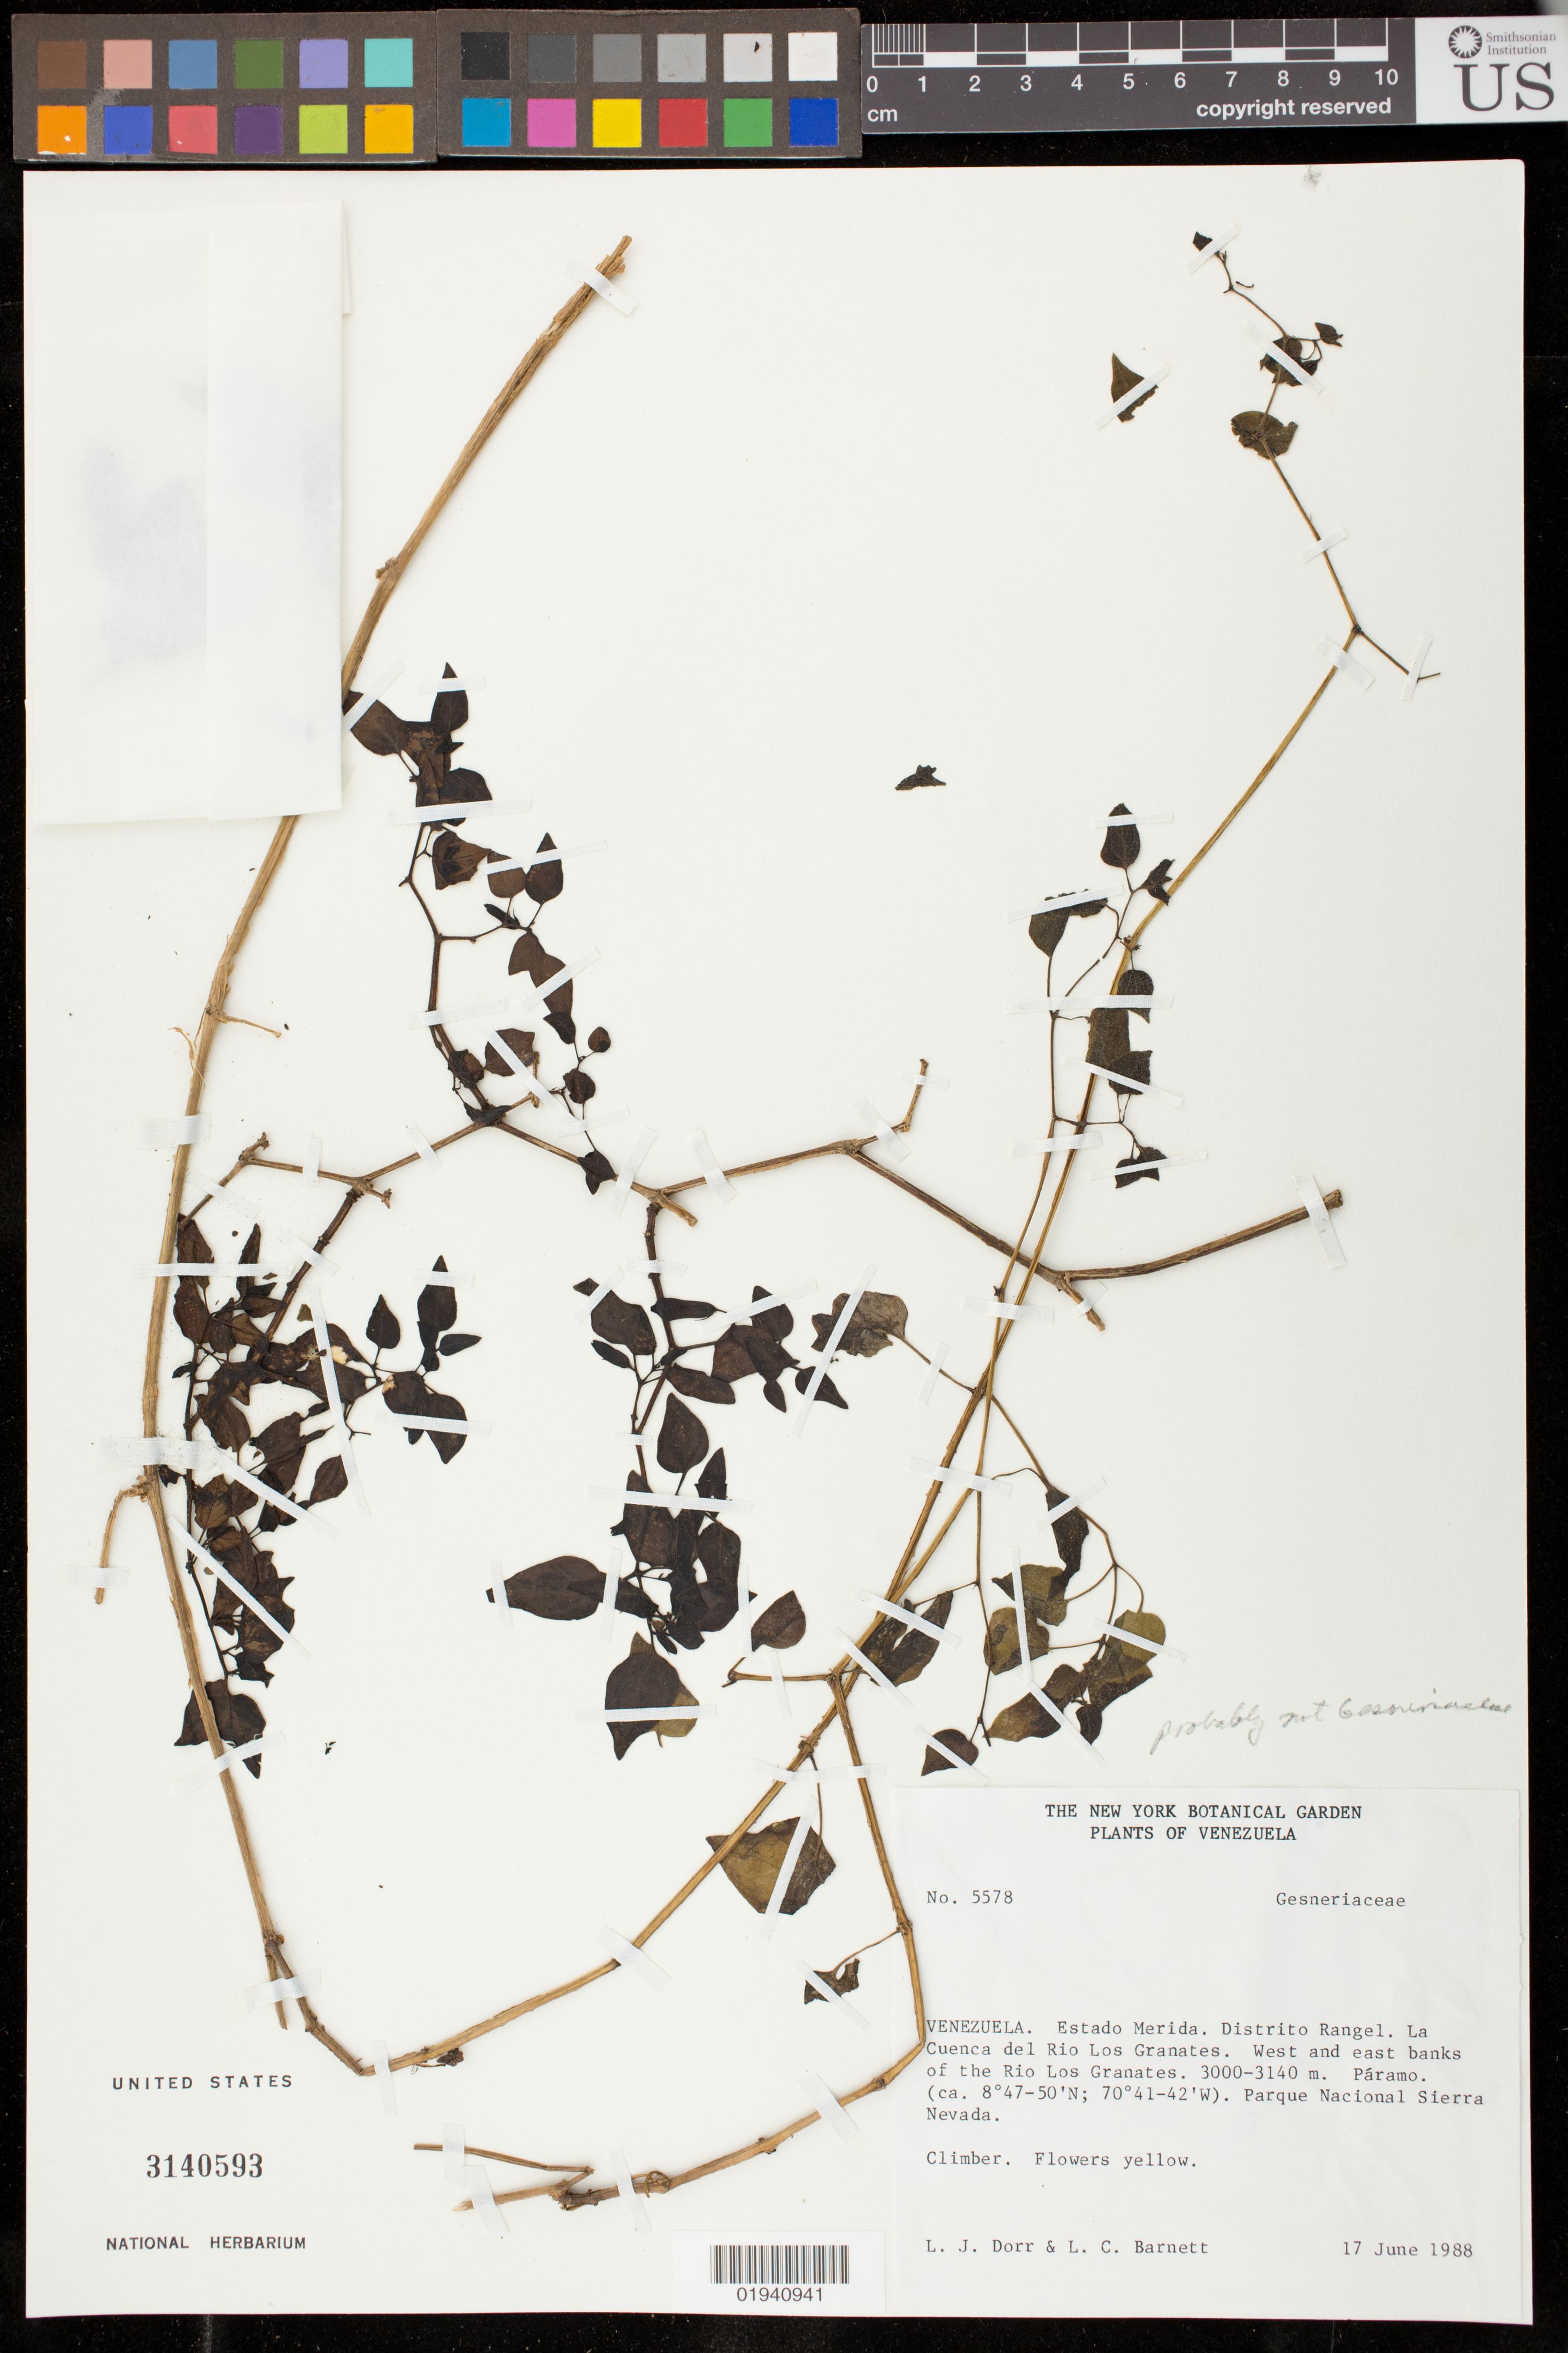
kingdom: Plantae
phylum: Tracheophyta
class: Magnoliopsida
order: Lamiales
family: Gesneriaceae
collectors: L. J. Dorr & L. C. Barnett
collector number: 5578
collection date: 1988-06-17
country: Venezuela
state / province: Mérida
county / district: Rangel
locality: La Cuenca del Rio Los Granates. Parque Nacional Sierra Nevada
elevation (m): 3000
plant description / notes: "Probably not Gesneriaceae."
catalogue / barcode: US 3140593